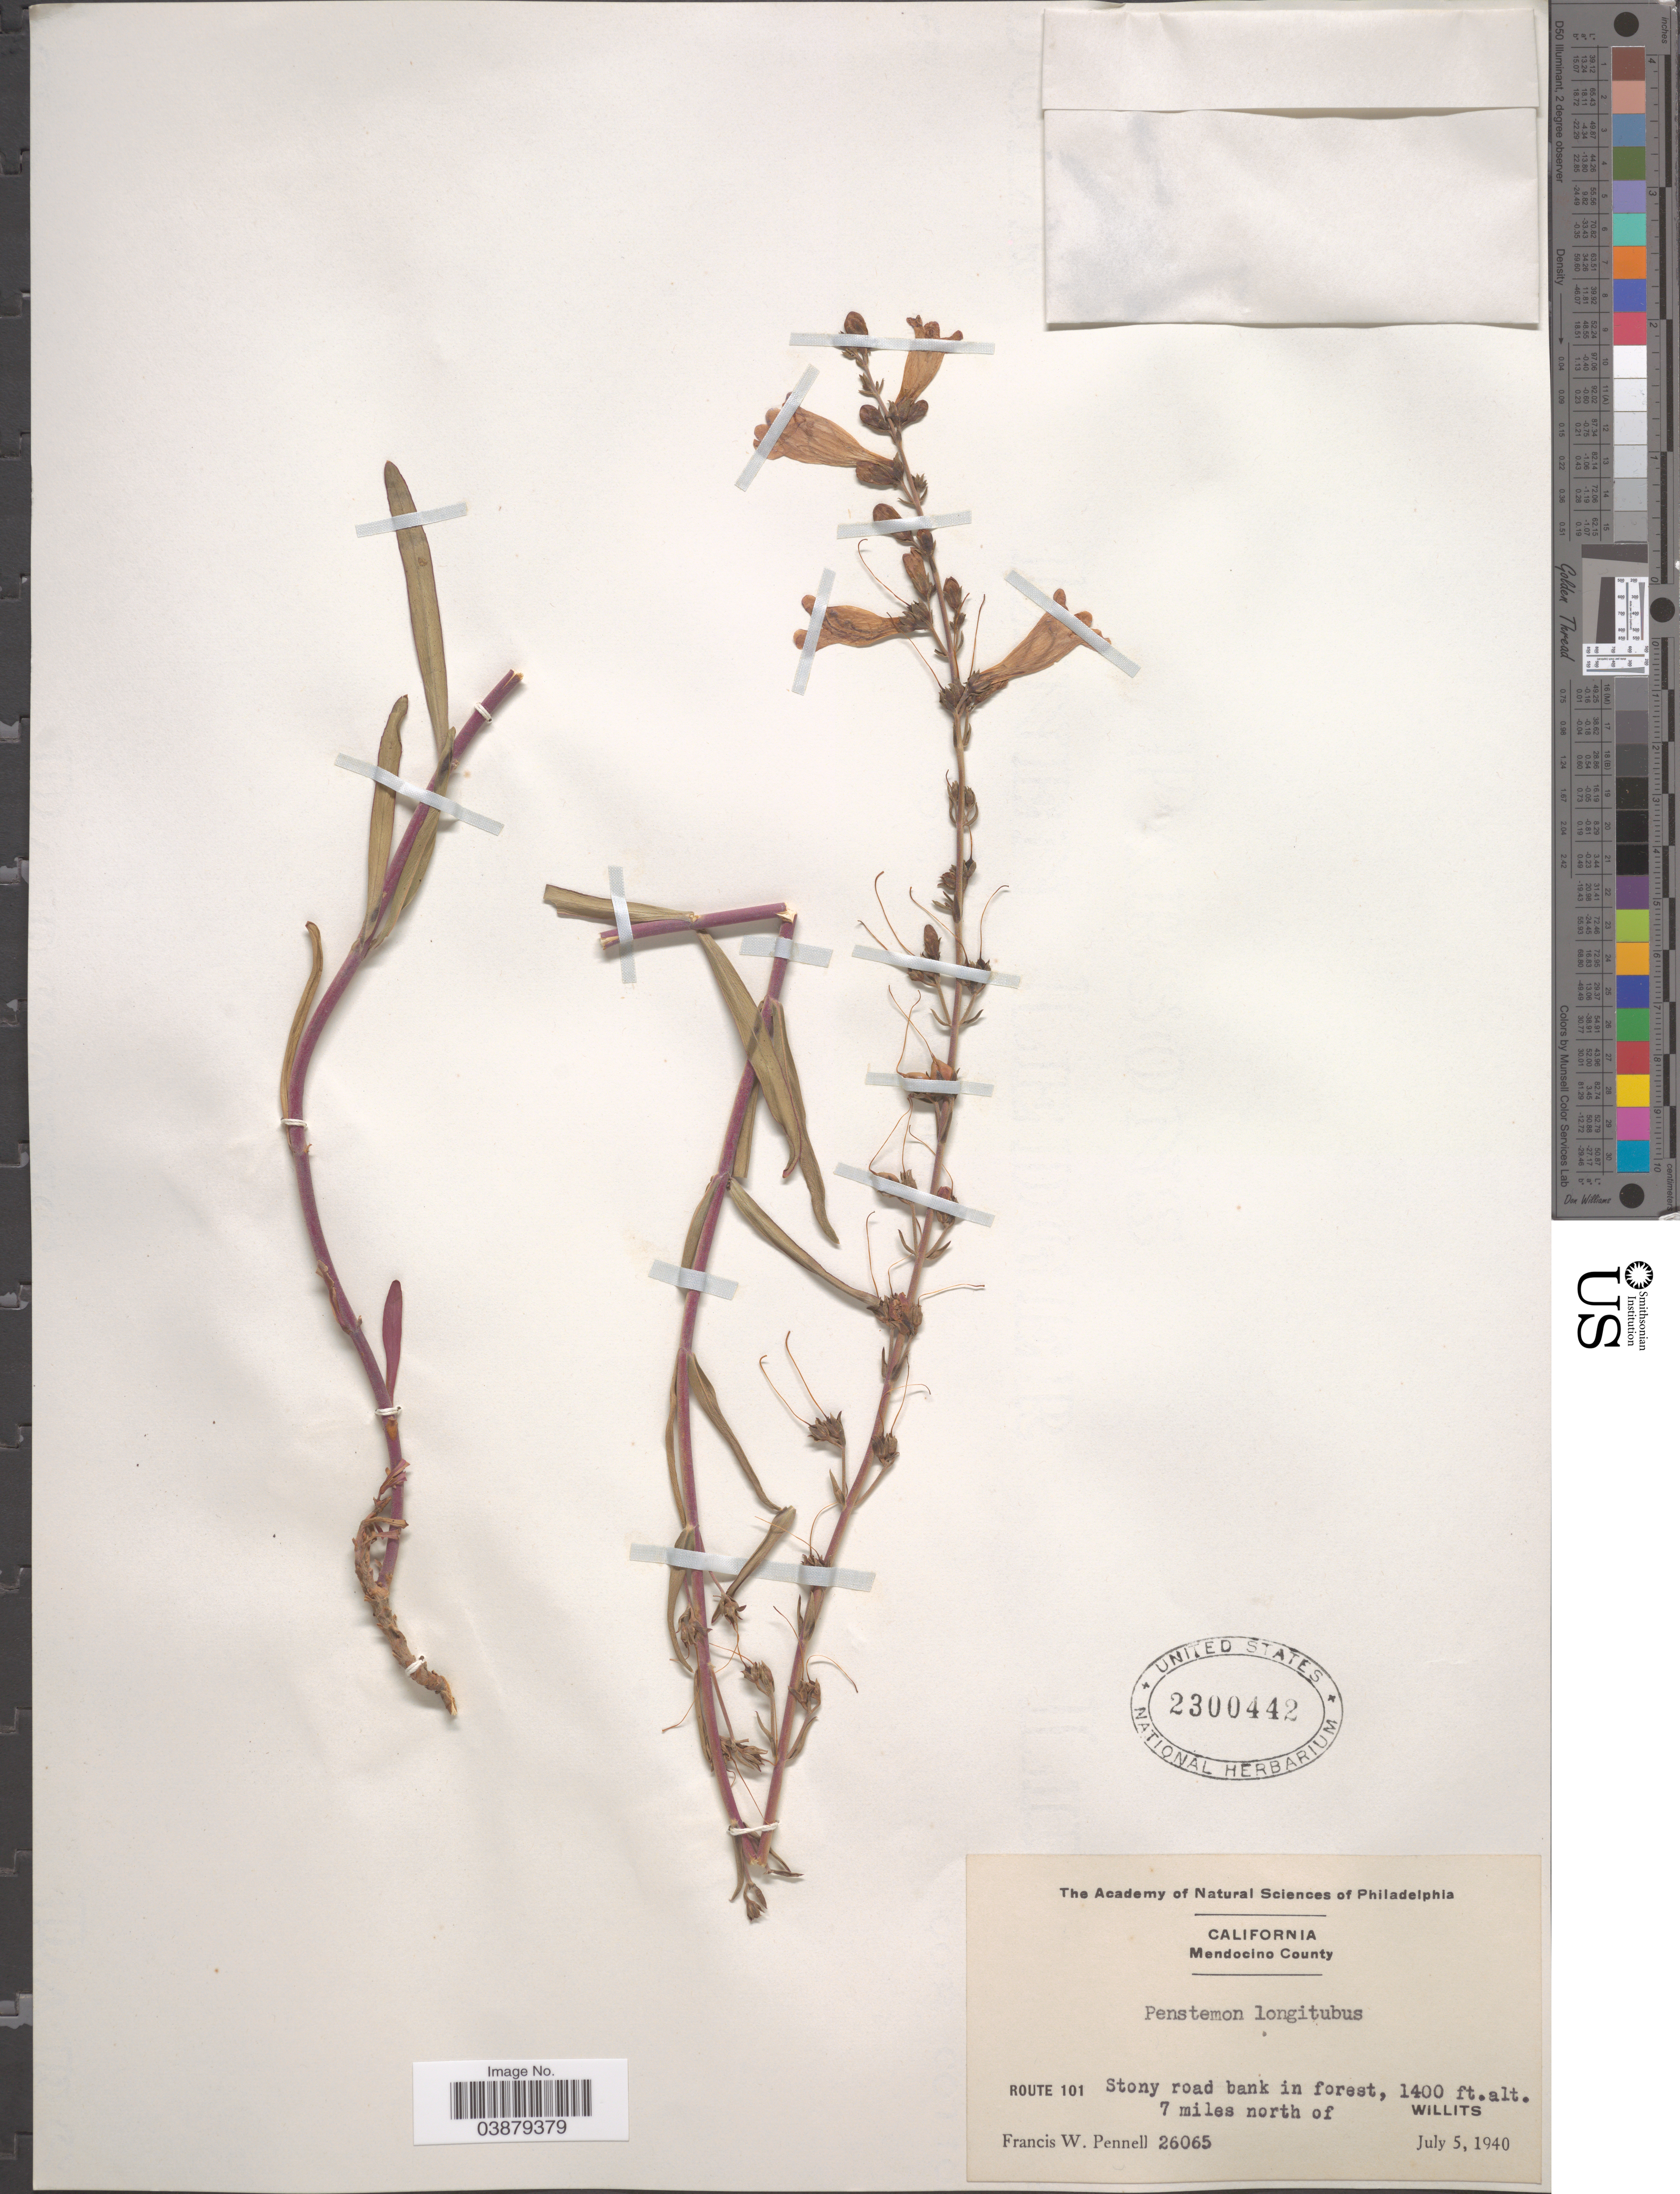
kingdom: Plantae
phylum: Tracheophyta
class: Magnoliopsida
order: Lamiales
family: Plantaginaceae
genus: Penstemon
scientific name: Penstemon sp.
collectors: F. W. Pennell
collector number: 26065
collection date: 1940-07-05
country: United States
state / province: California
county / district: Mendocino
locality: Mendocino County. Route 101. Stony road bank in forest, 7 miles north of Willits.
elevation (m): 427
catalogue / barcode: US 2300442